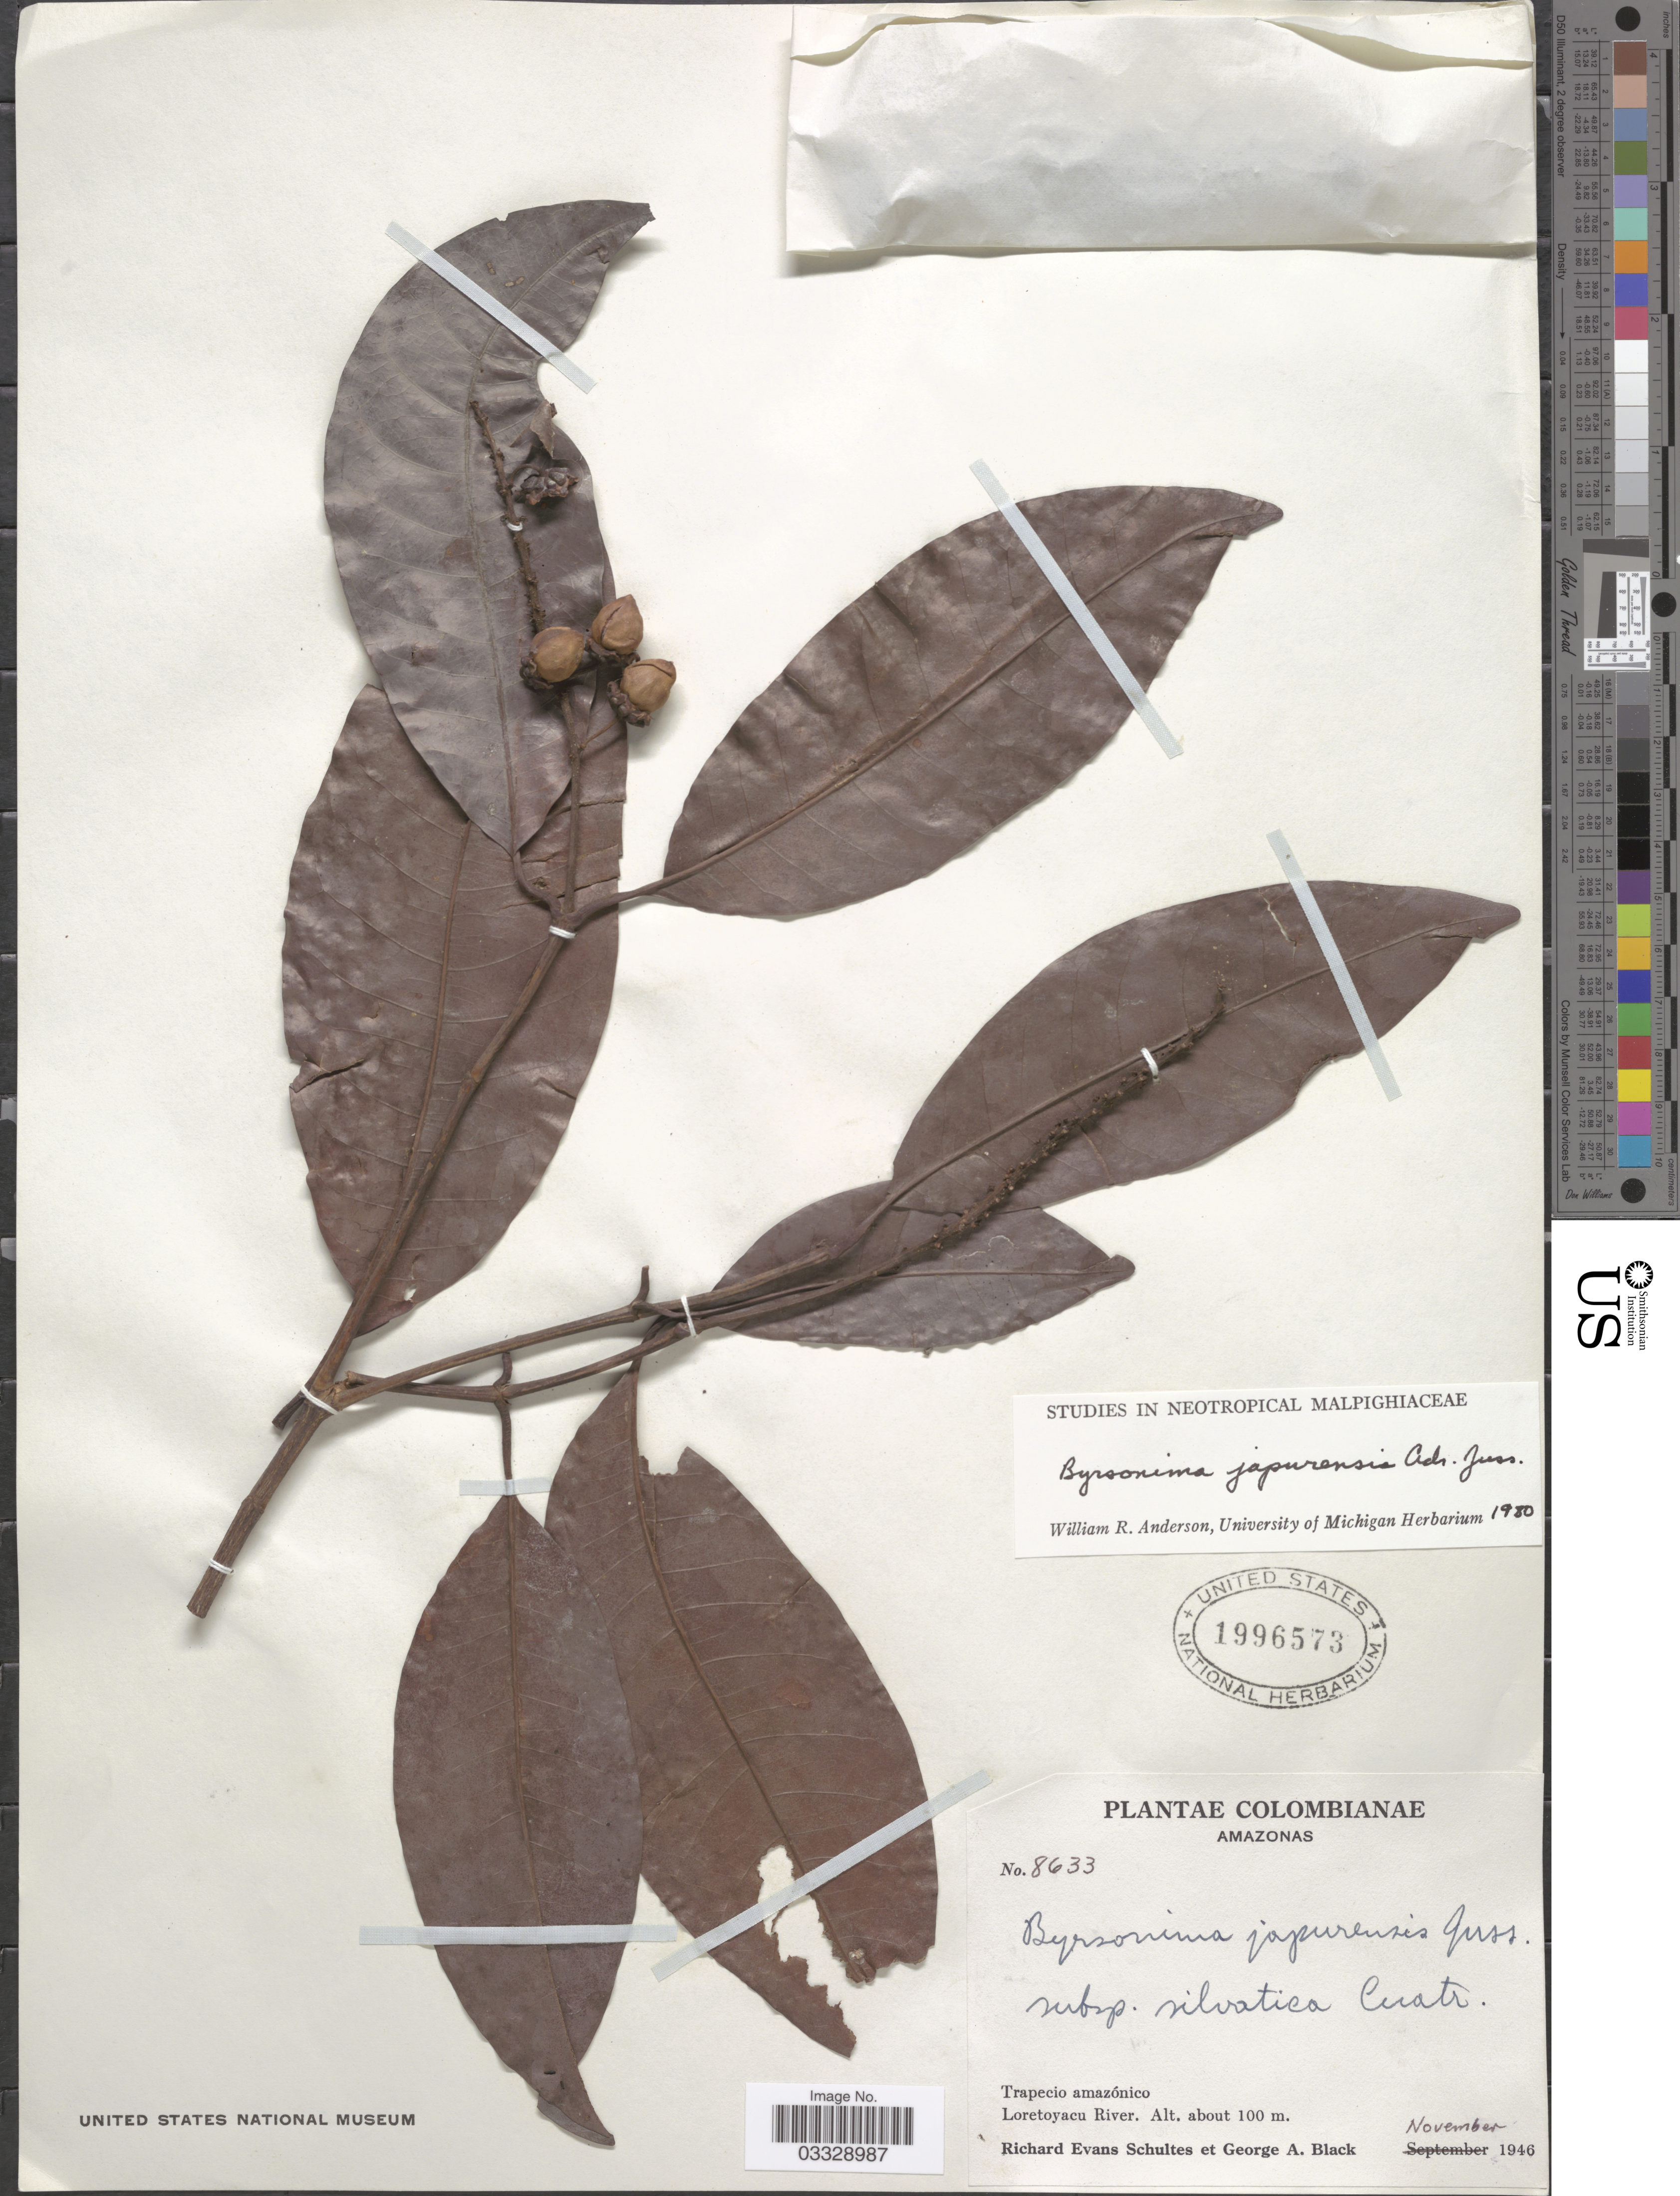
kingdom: Plantae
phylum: Tracheophyta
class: Magnoliopsida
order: Malpighiales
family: Malpighiaceae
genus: Byrsonima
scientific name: Byrsonima japurensis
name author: A. Juss.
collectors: R. E. Schultes & G. A. Black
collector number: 8633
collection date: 1946-11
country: Colombia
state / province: Amazônas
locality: Trapecio amazónico. Loretoyacu River.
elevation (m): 100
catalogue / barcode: US 1996573